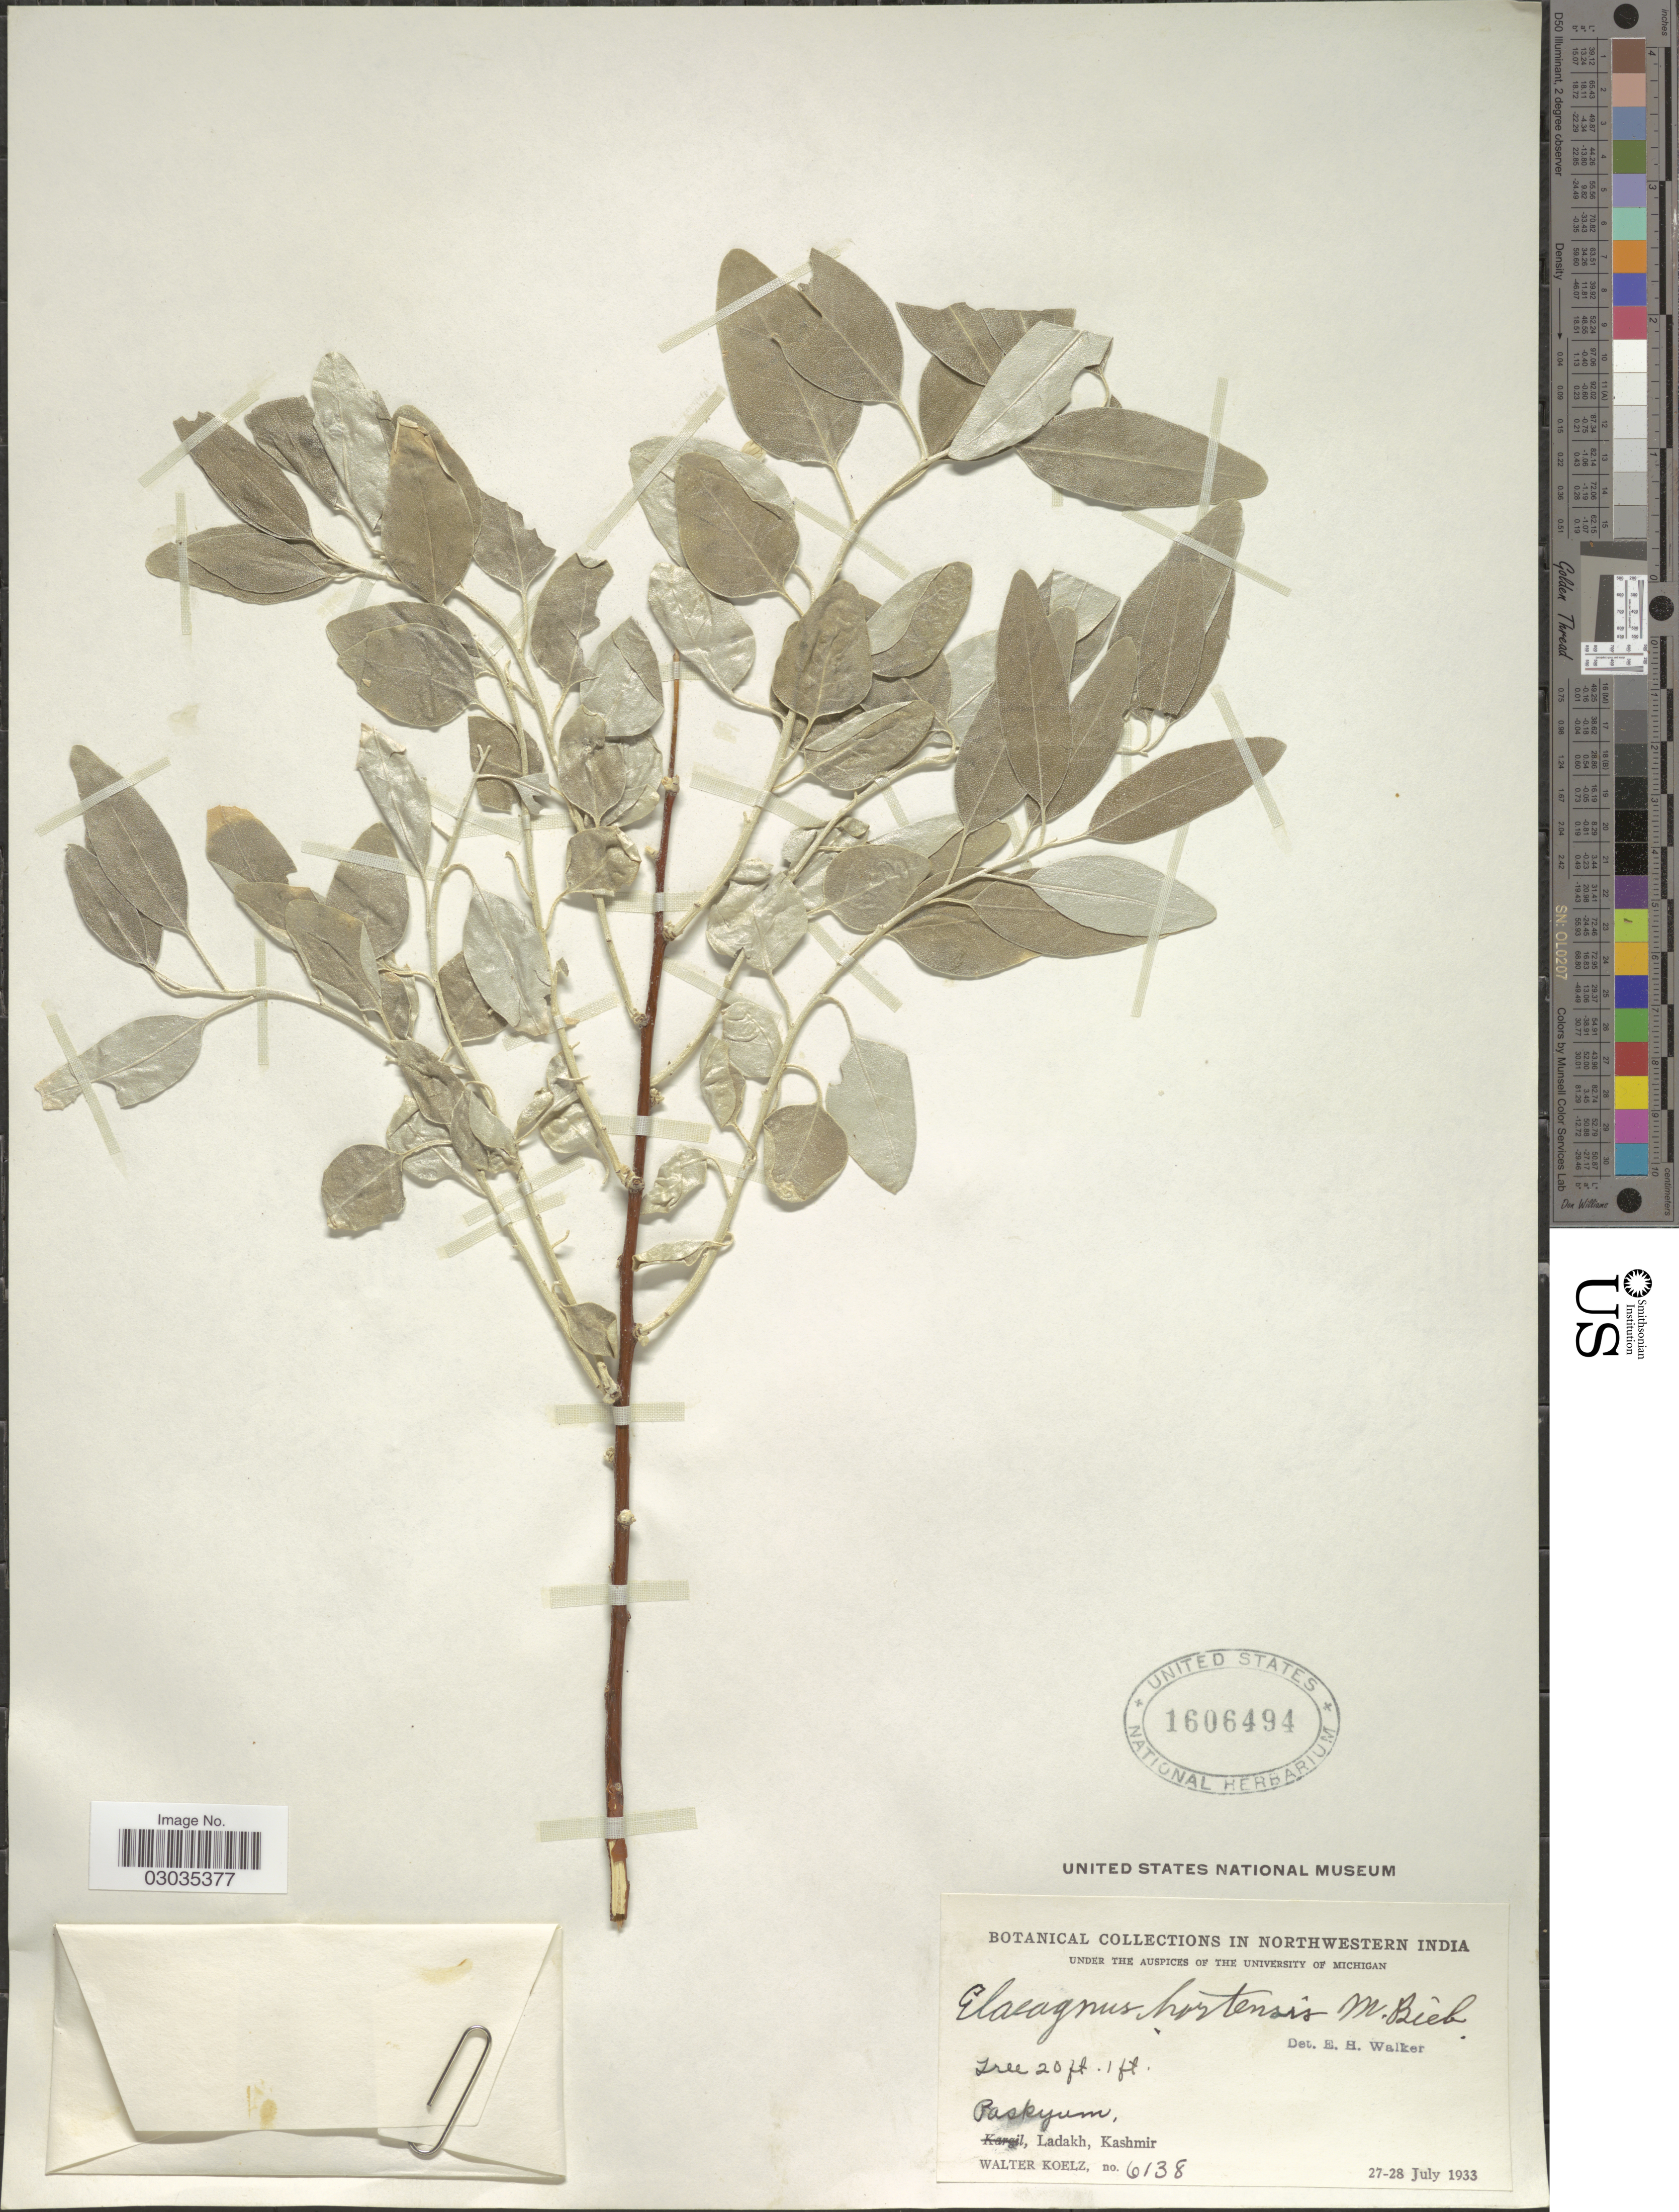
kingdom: Plantae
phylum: Tracheophyta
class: Magnoliopsida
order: Rosales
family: Elaeagnaceae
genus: Elaeagnus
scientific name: Elaeagnus hortensis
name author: M. Bieb.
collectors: W. N. Koelz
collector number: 6138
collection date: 1933-07-27/1933-07-28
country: India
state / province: Jammu and Kashmir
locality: Northwestern India. Paskyum, Ladakh, Kashmir.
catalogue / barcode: US 1606494